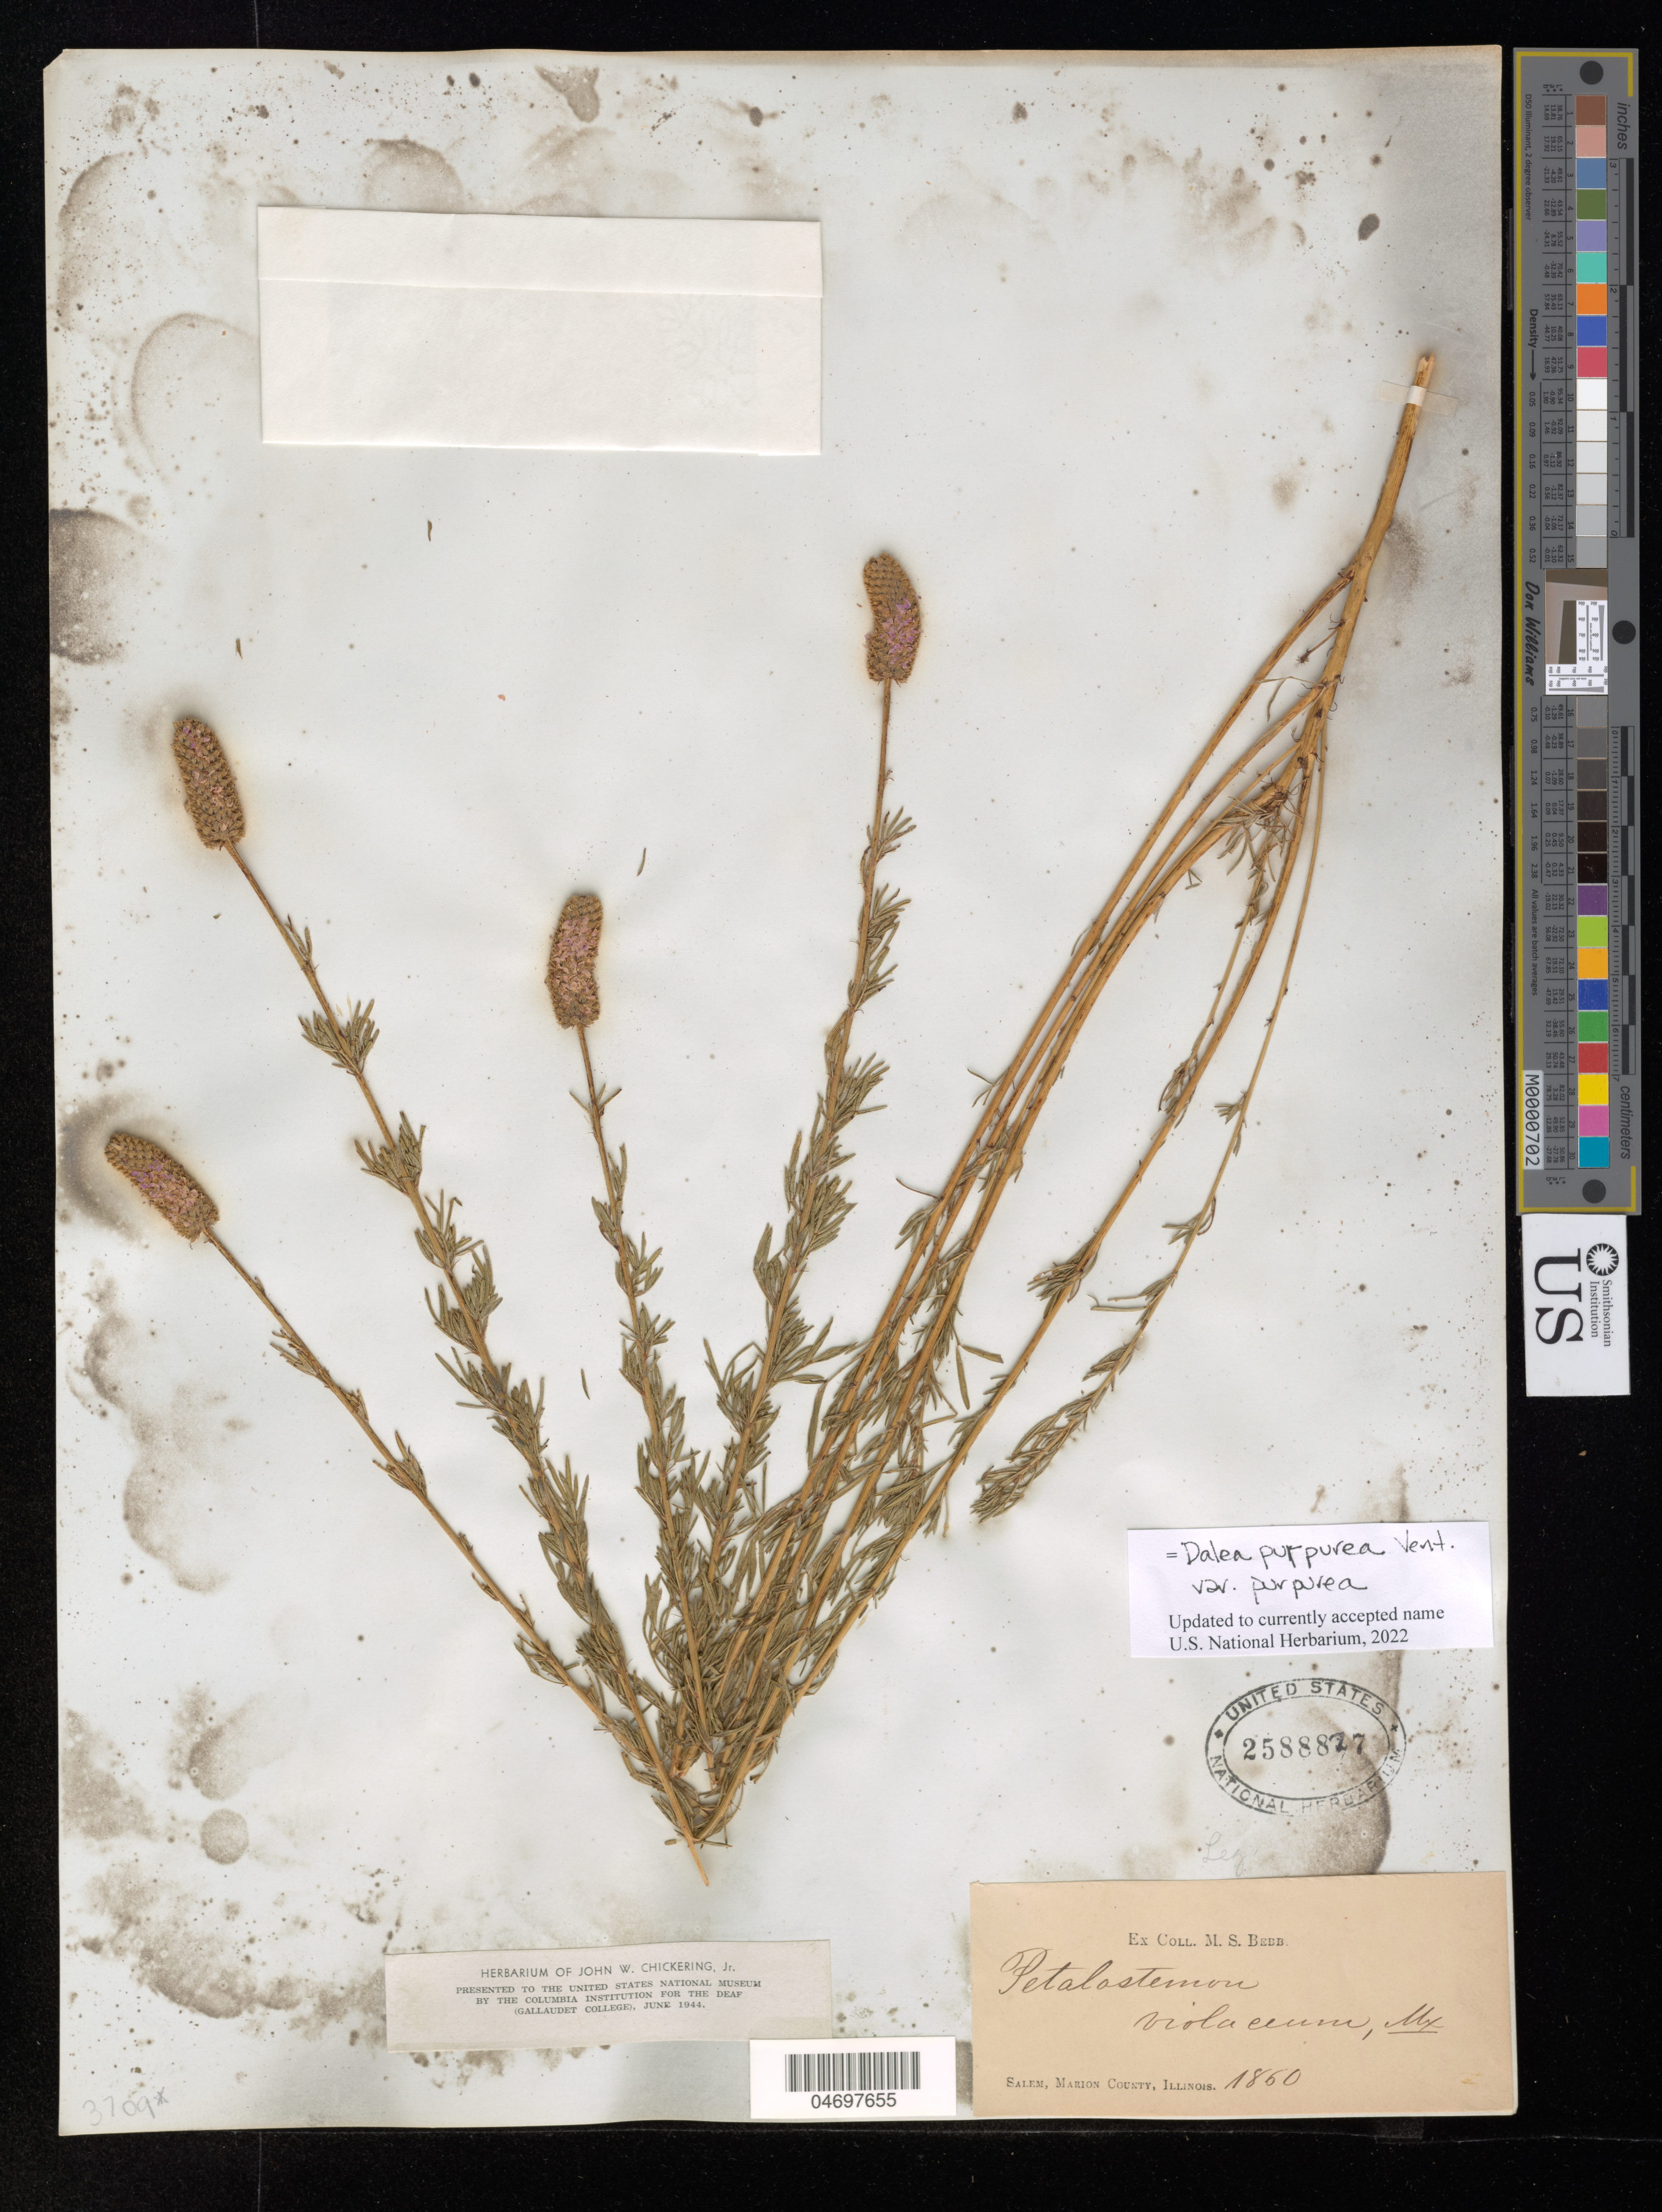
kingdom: Plantae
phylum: Tracheophyta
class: Magnoliopsida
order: Fabales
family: Fabaceae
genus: Dalea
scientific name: Dalea purpurea var. purpurea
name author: Vent.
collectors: M. Bebb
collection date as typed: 1860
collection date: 1860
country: United States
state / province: Illinois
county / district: Marion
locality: Salem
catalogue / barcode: US 2588827